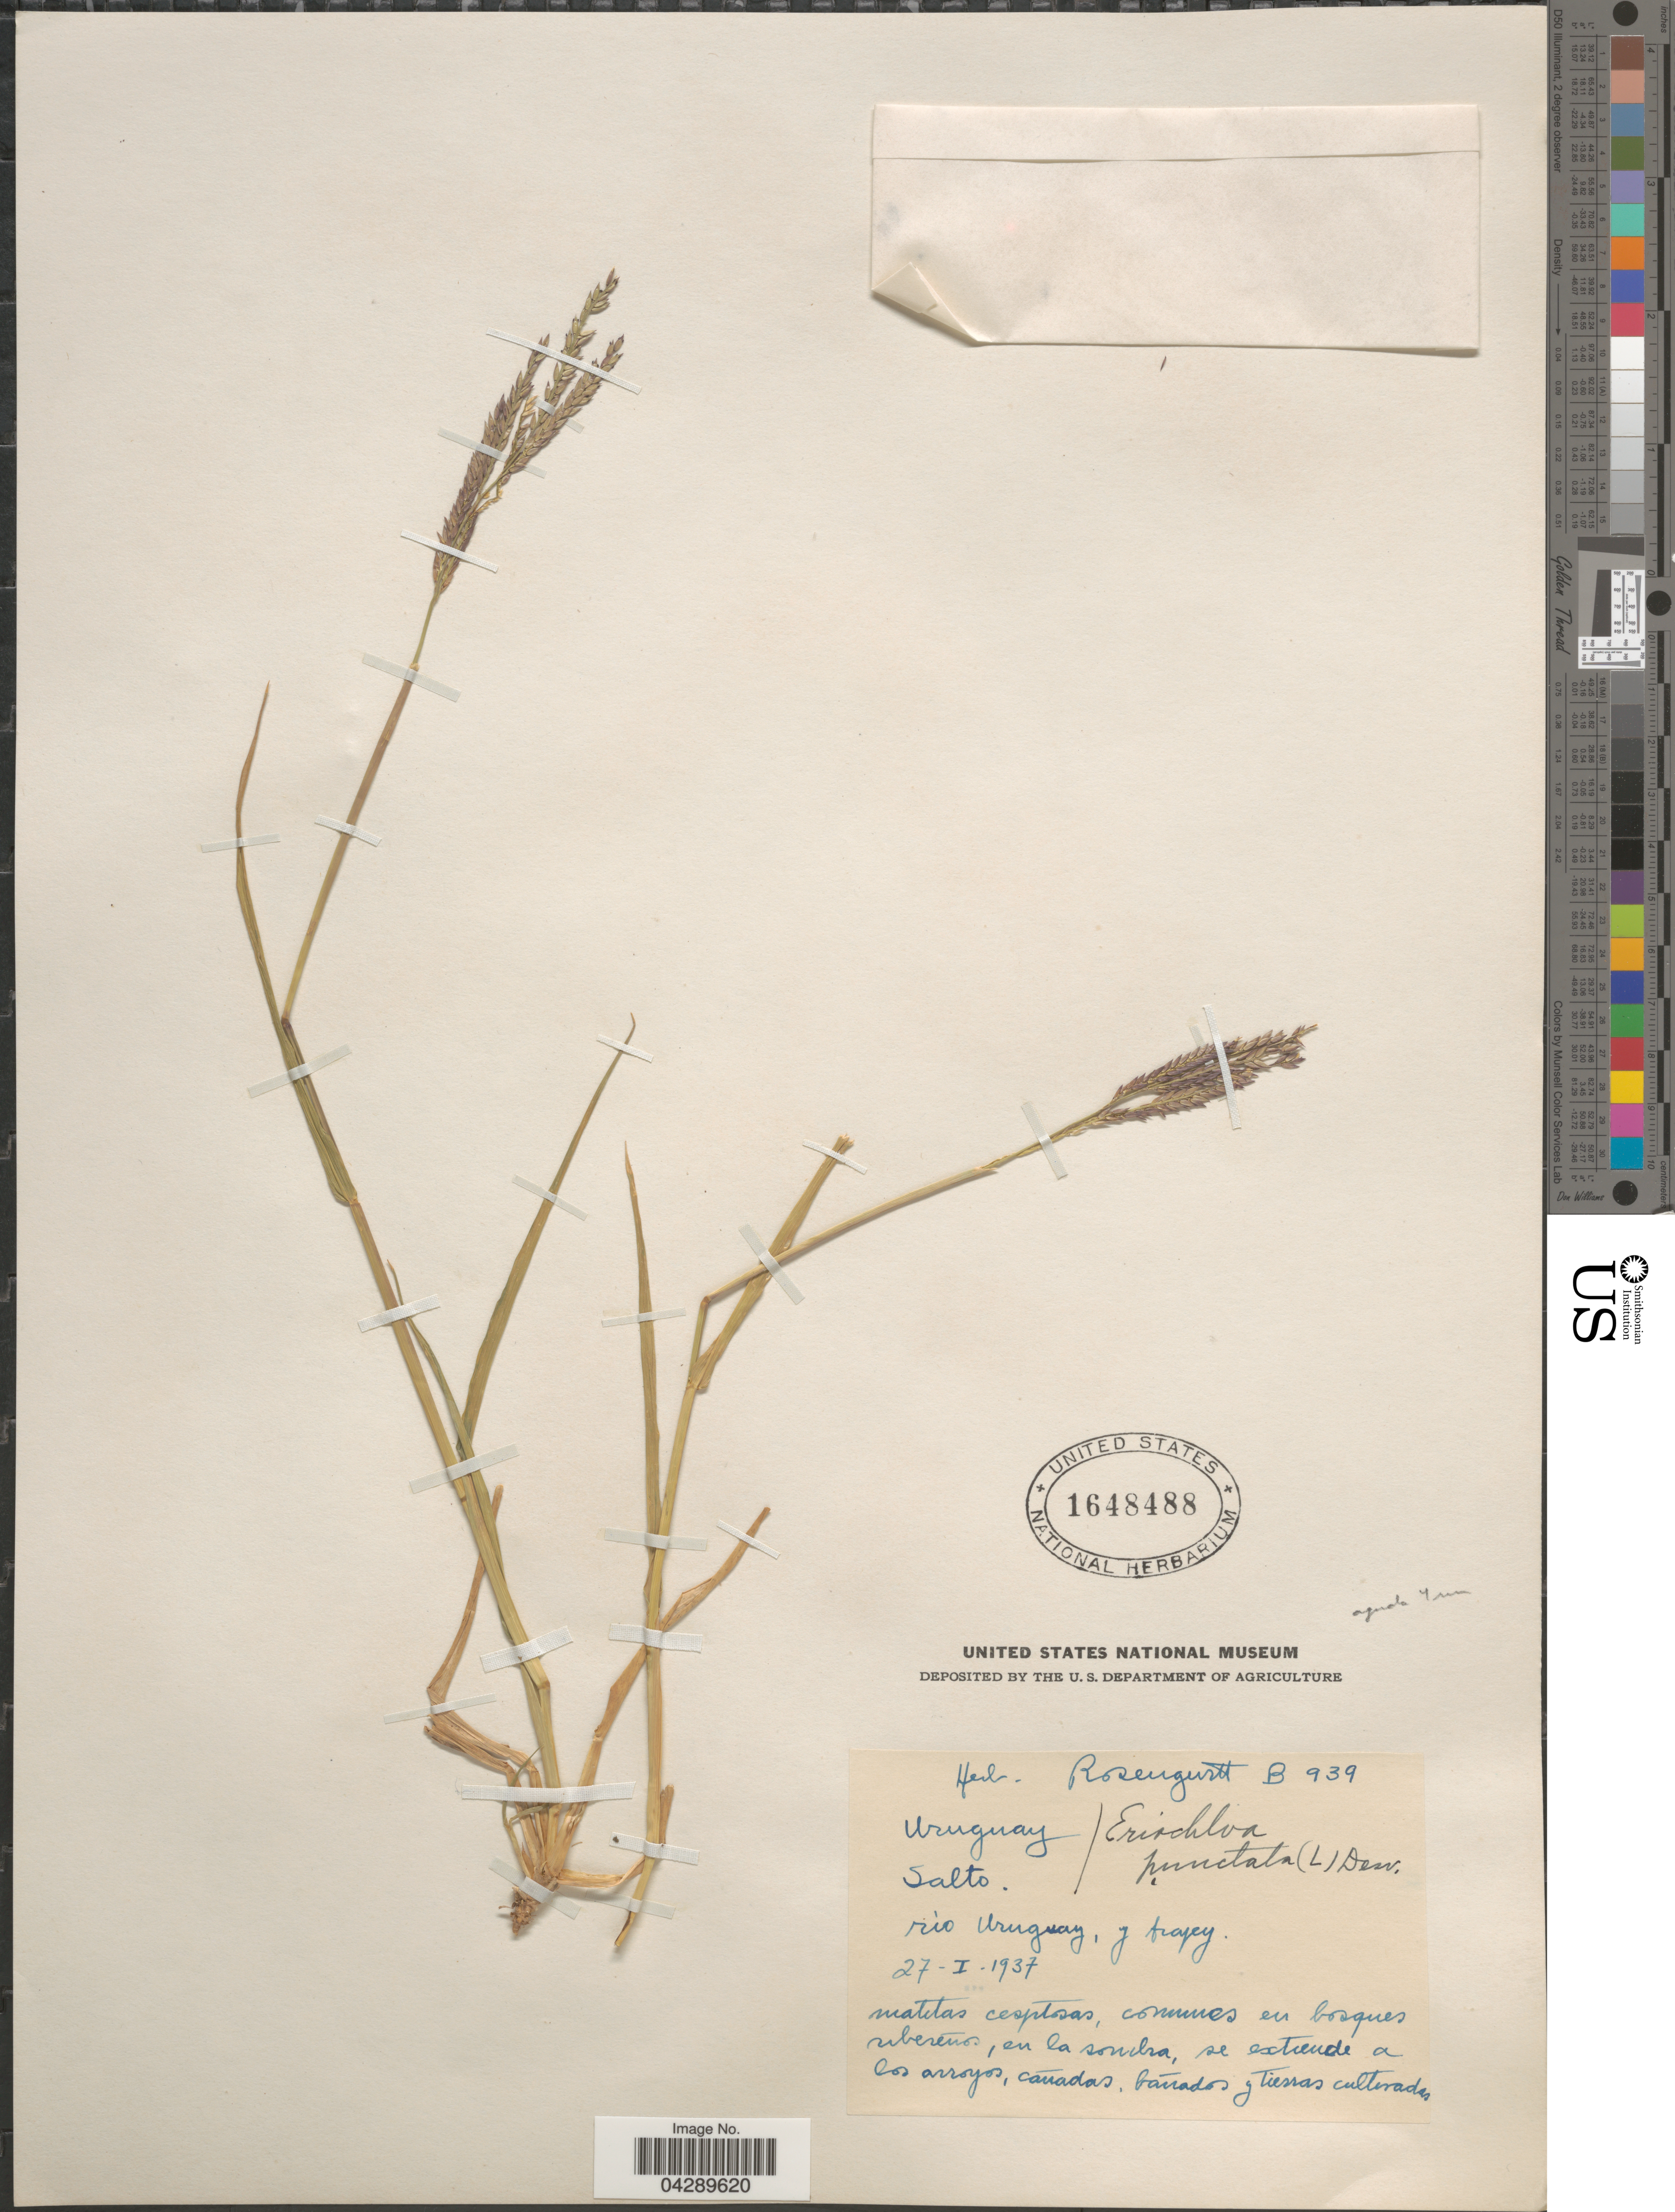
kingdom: Plantae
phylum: Tracheophyta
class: Liliopsida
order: Poales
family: Poaceae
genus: Eriochloa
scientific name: Eriochloa punctata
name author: (L.) Desv. ex Ham.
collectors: Rosengurtt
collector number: B939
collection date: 1937-01-27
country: Uruguay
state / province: Salto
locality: Rîo Uruguay.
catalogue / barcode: US 1648488